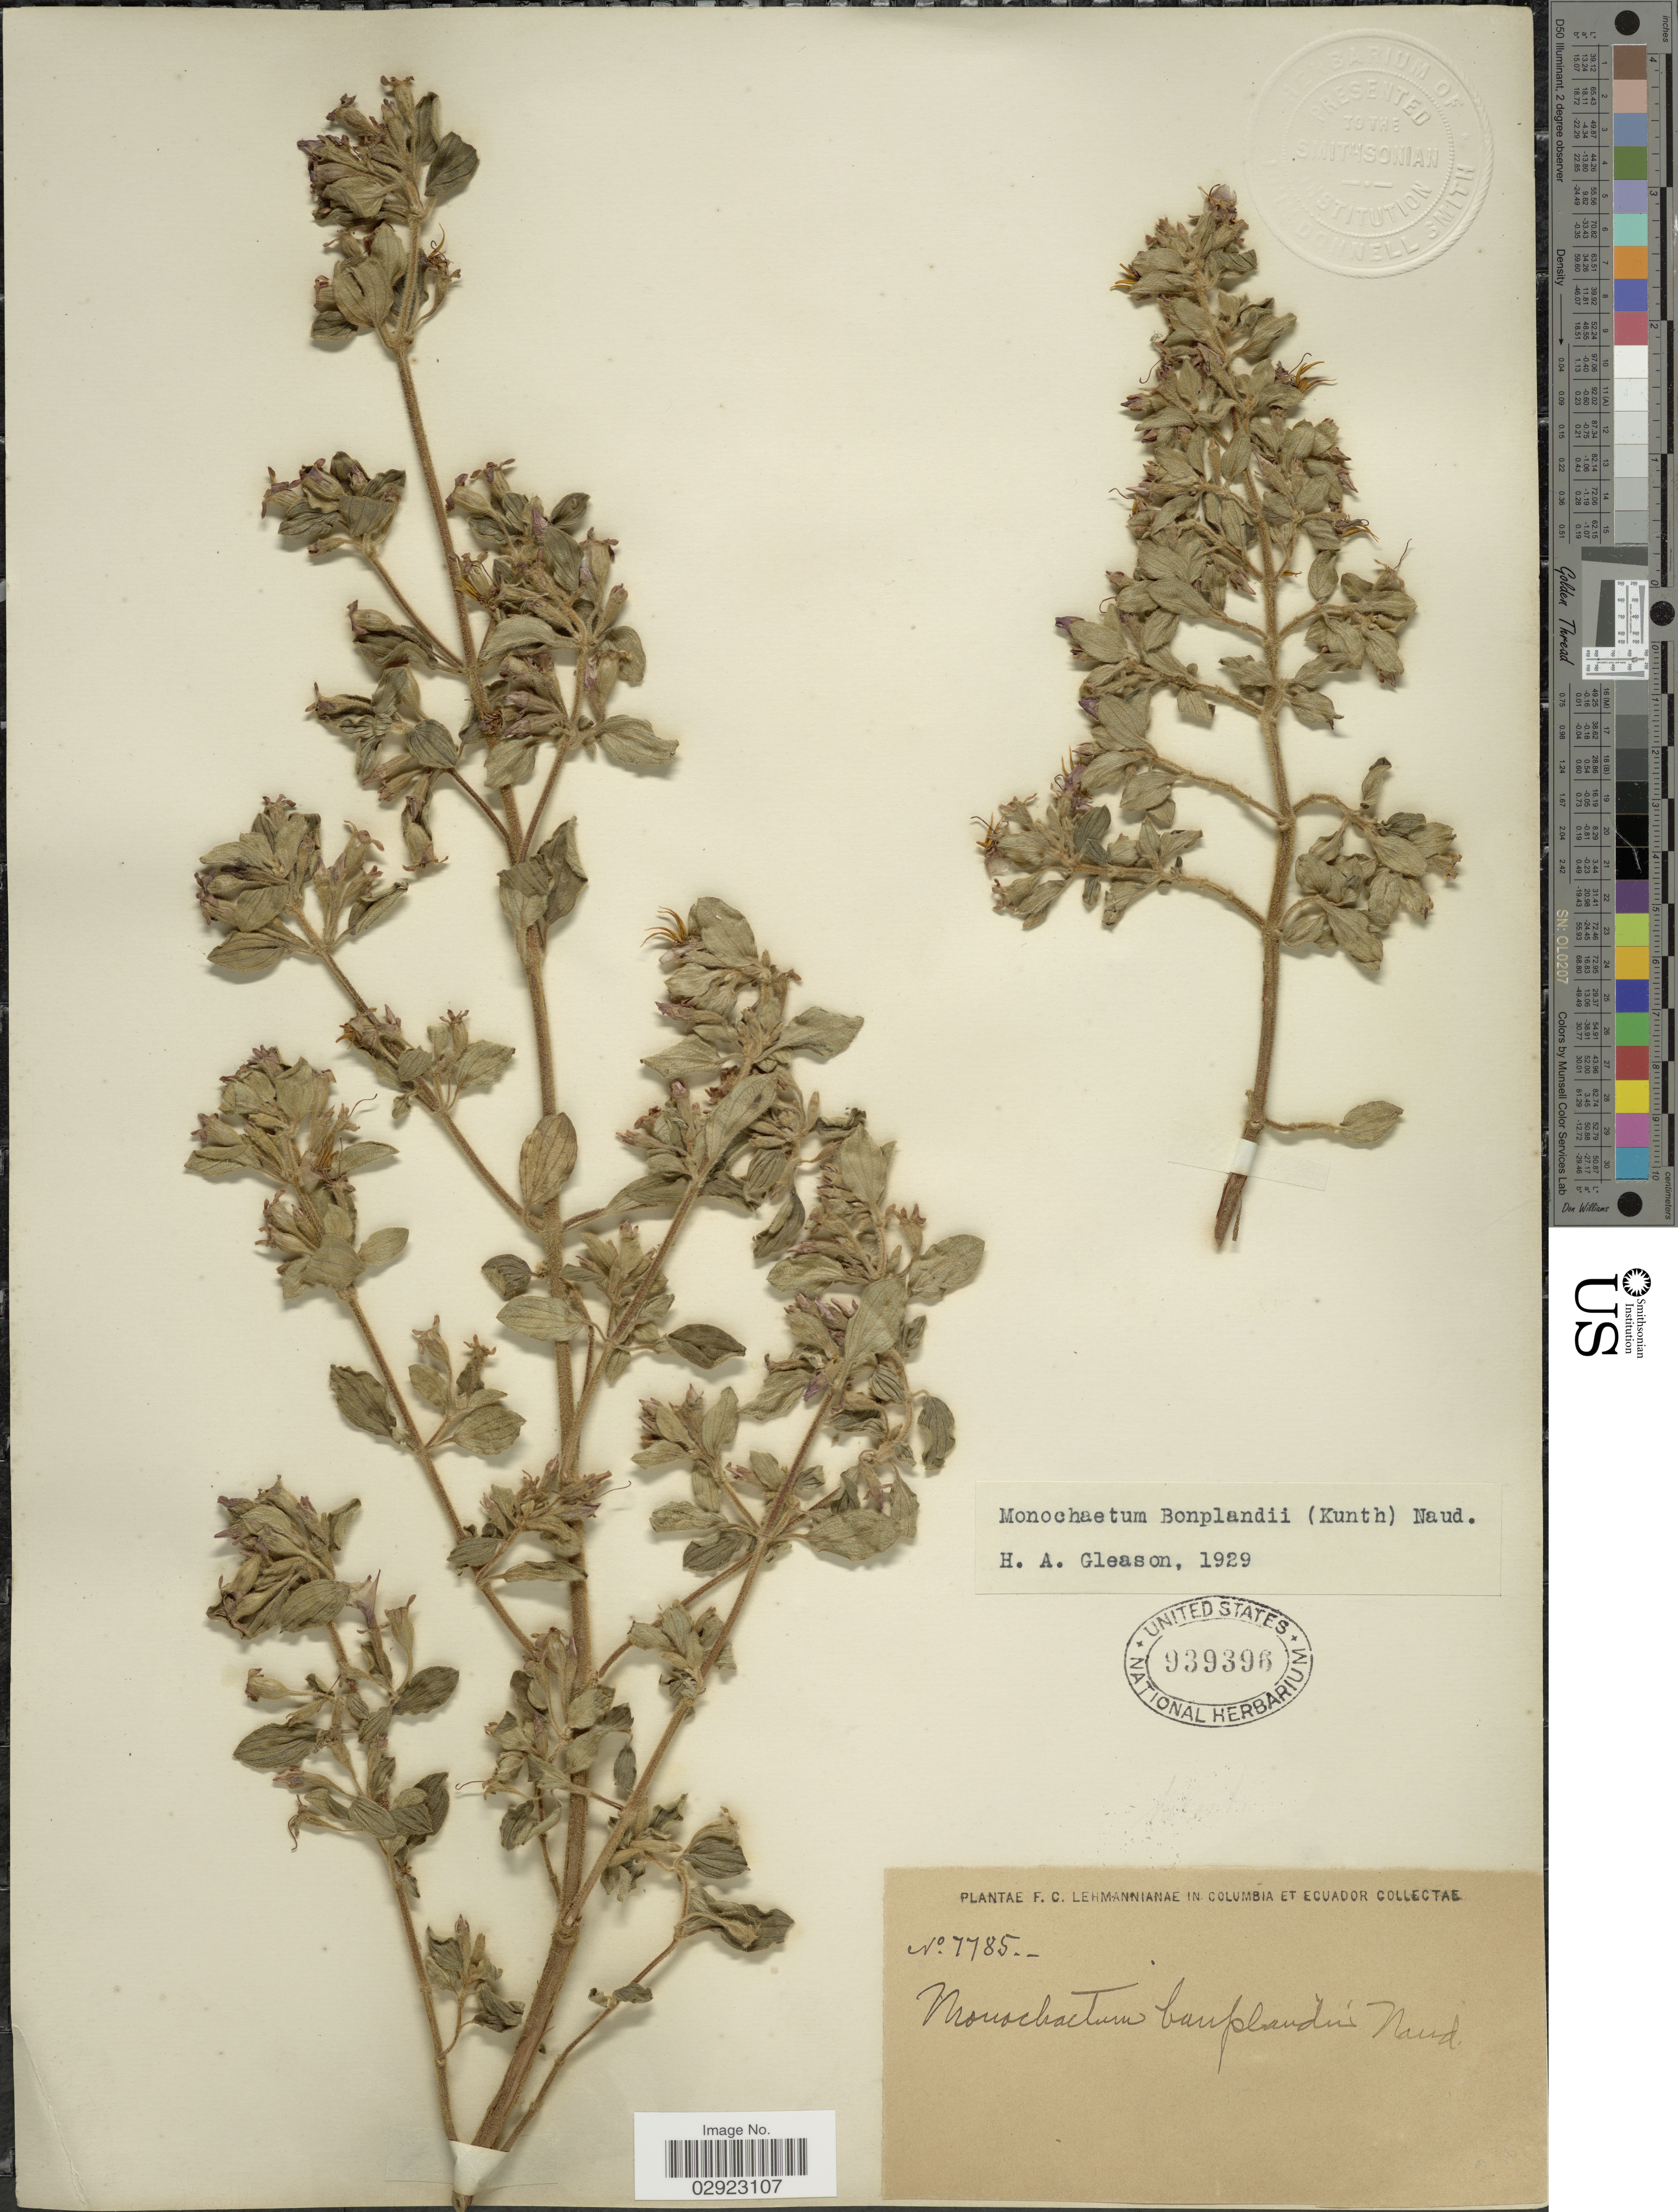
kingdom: Plantae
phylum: Tracheophyta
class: Magnoliopsida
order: Myrtales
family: Melastomataceae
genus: Monochaetum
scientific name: Monochaetum bonplandii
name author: (Kunth) Naudin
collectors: F. C. Lehmann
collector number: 7785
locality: Columbia et Ecuador.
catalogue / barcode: US 939396